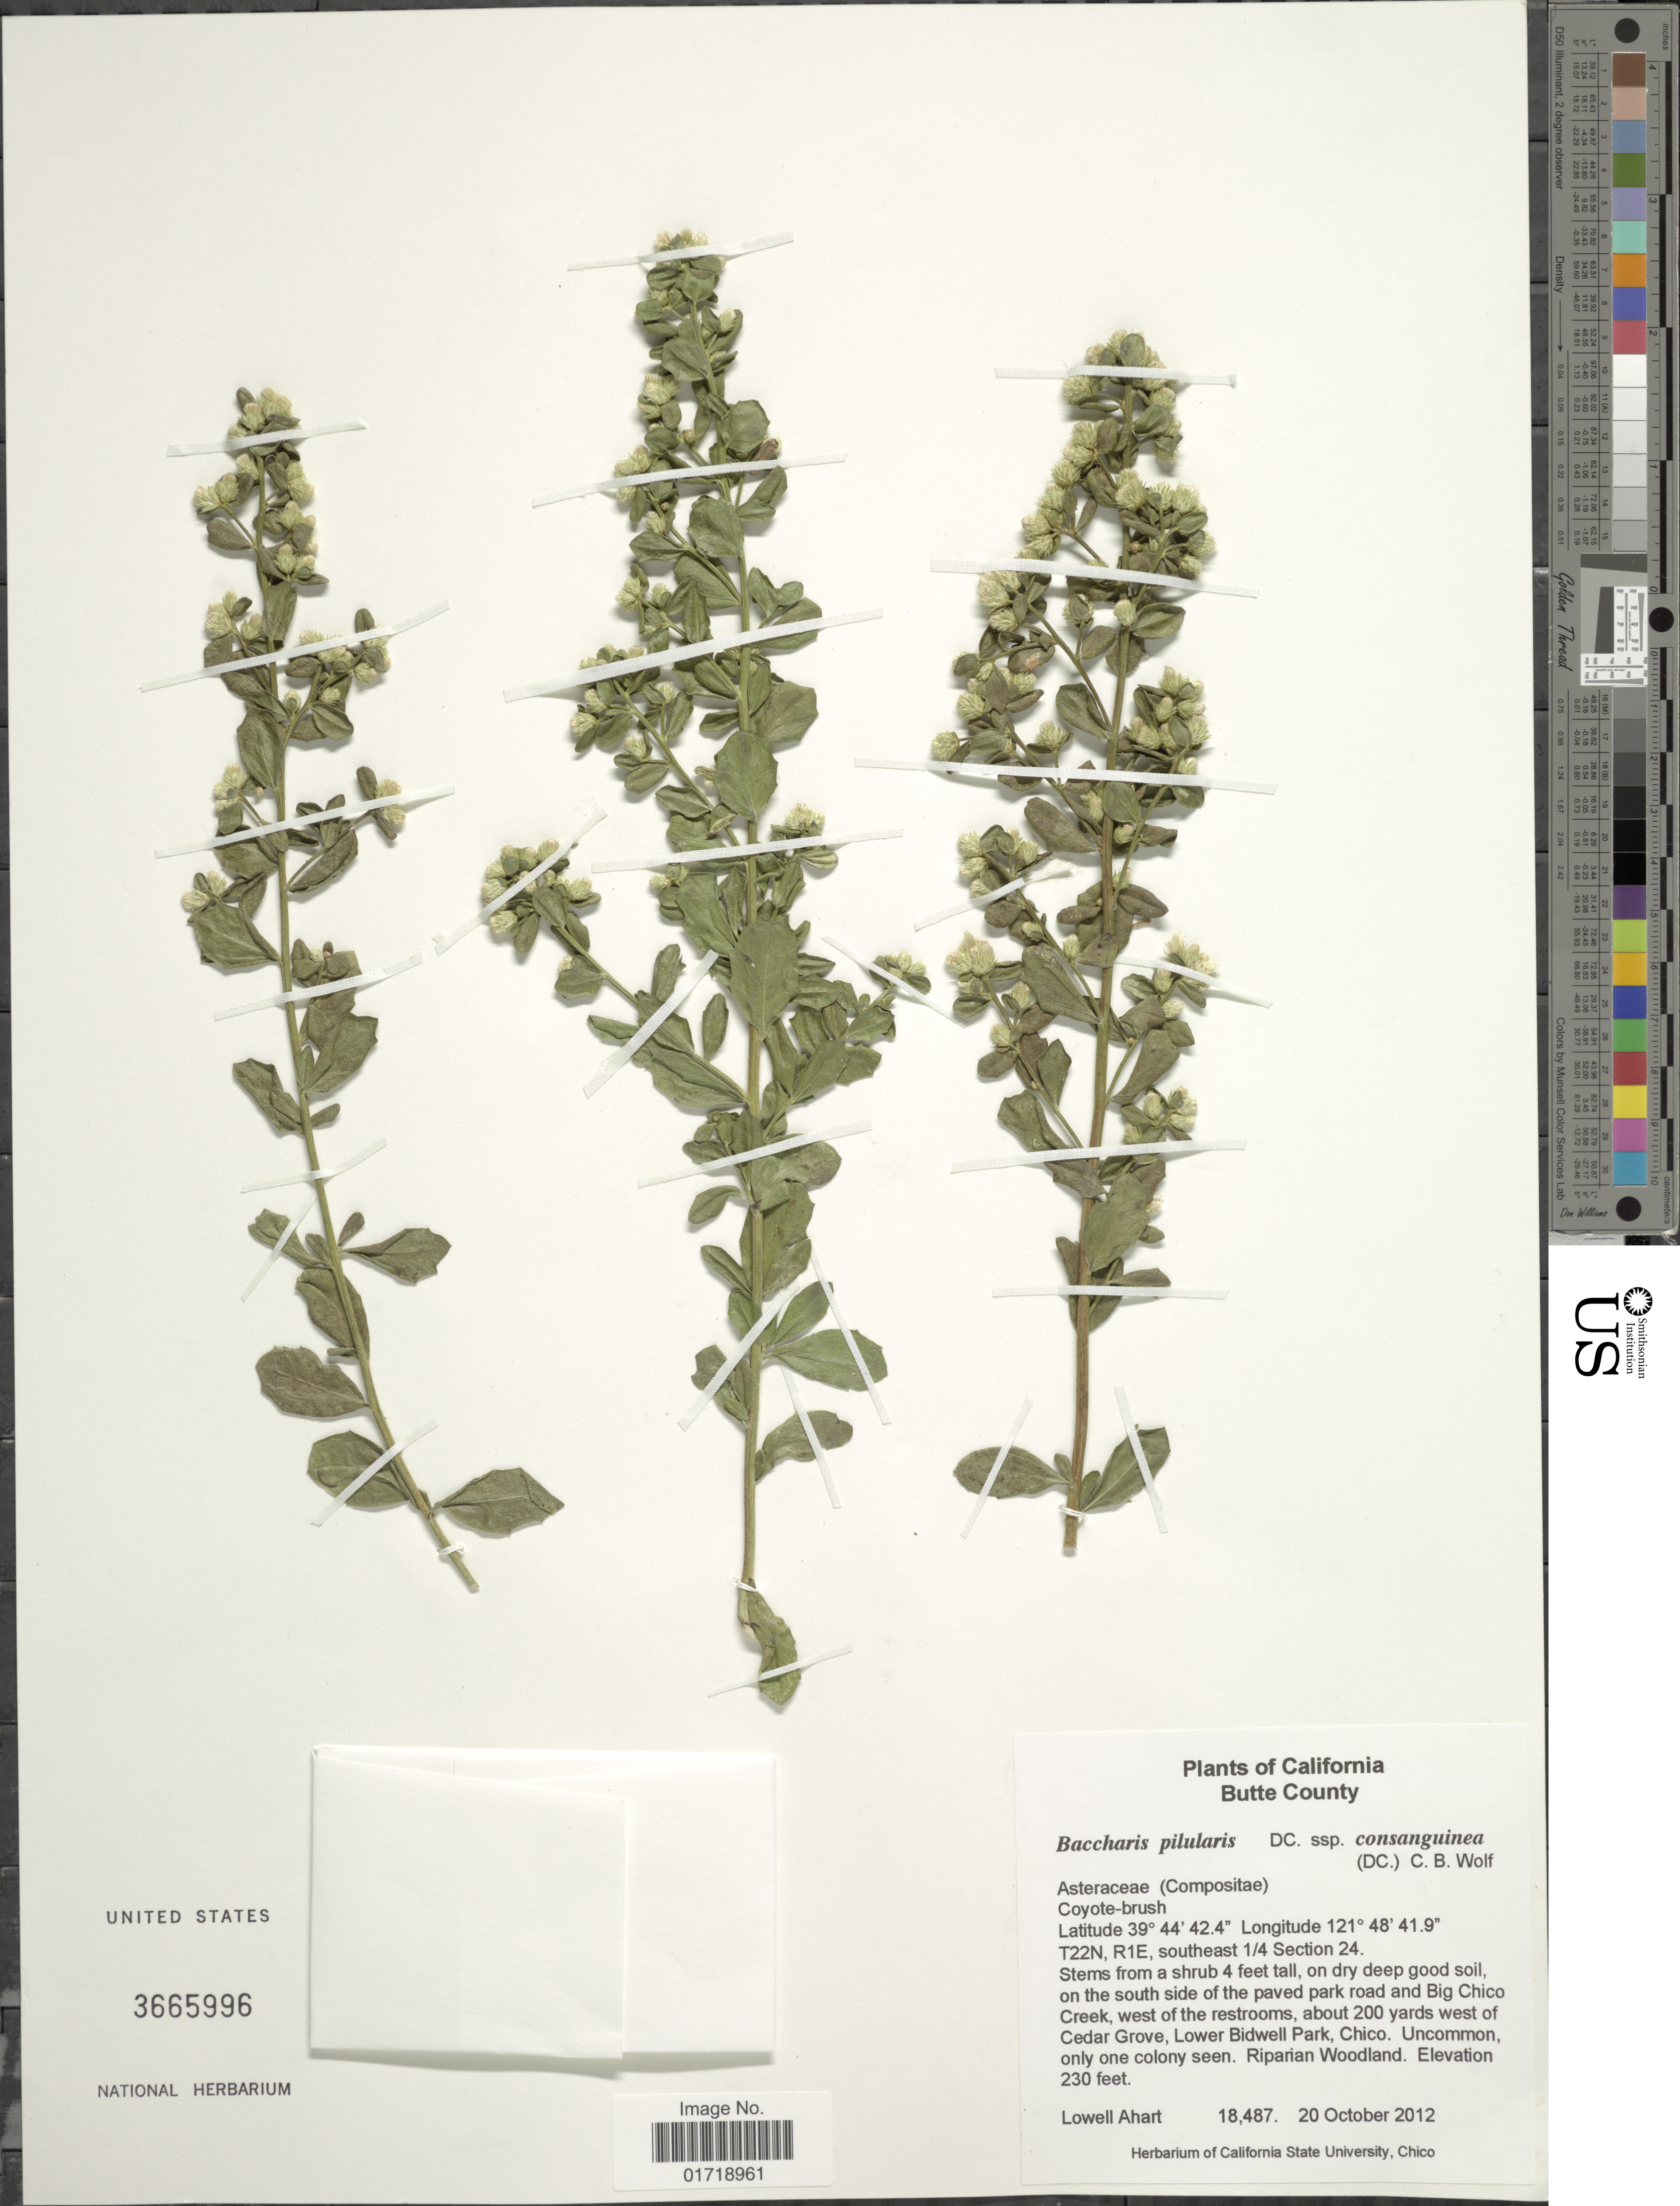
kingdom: Plantae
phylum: Tracheophyta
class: Magnoliopsida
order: Asterales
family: Asteraceae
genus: Baccharis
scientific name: Baccharis pilularis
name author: DC.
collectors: L. Ahart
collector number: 18487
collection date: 2012-10-20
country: United States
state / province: California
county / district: Butte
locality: Butte County, T22N, R1E, southeast 1/4 Section 24, On the south side of the paved park road and Big Chico Creek, west of the restroom, about 200 yards west of Cedar Grove, LOwer Bidwell Park, Chico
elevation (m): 70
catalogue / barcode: US 3665996